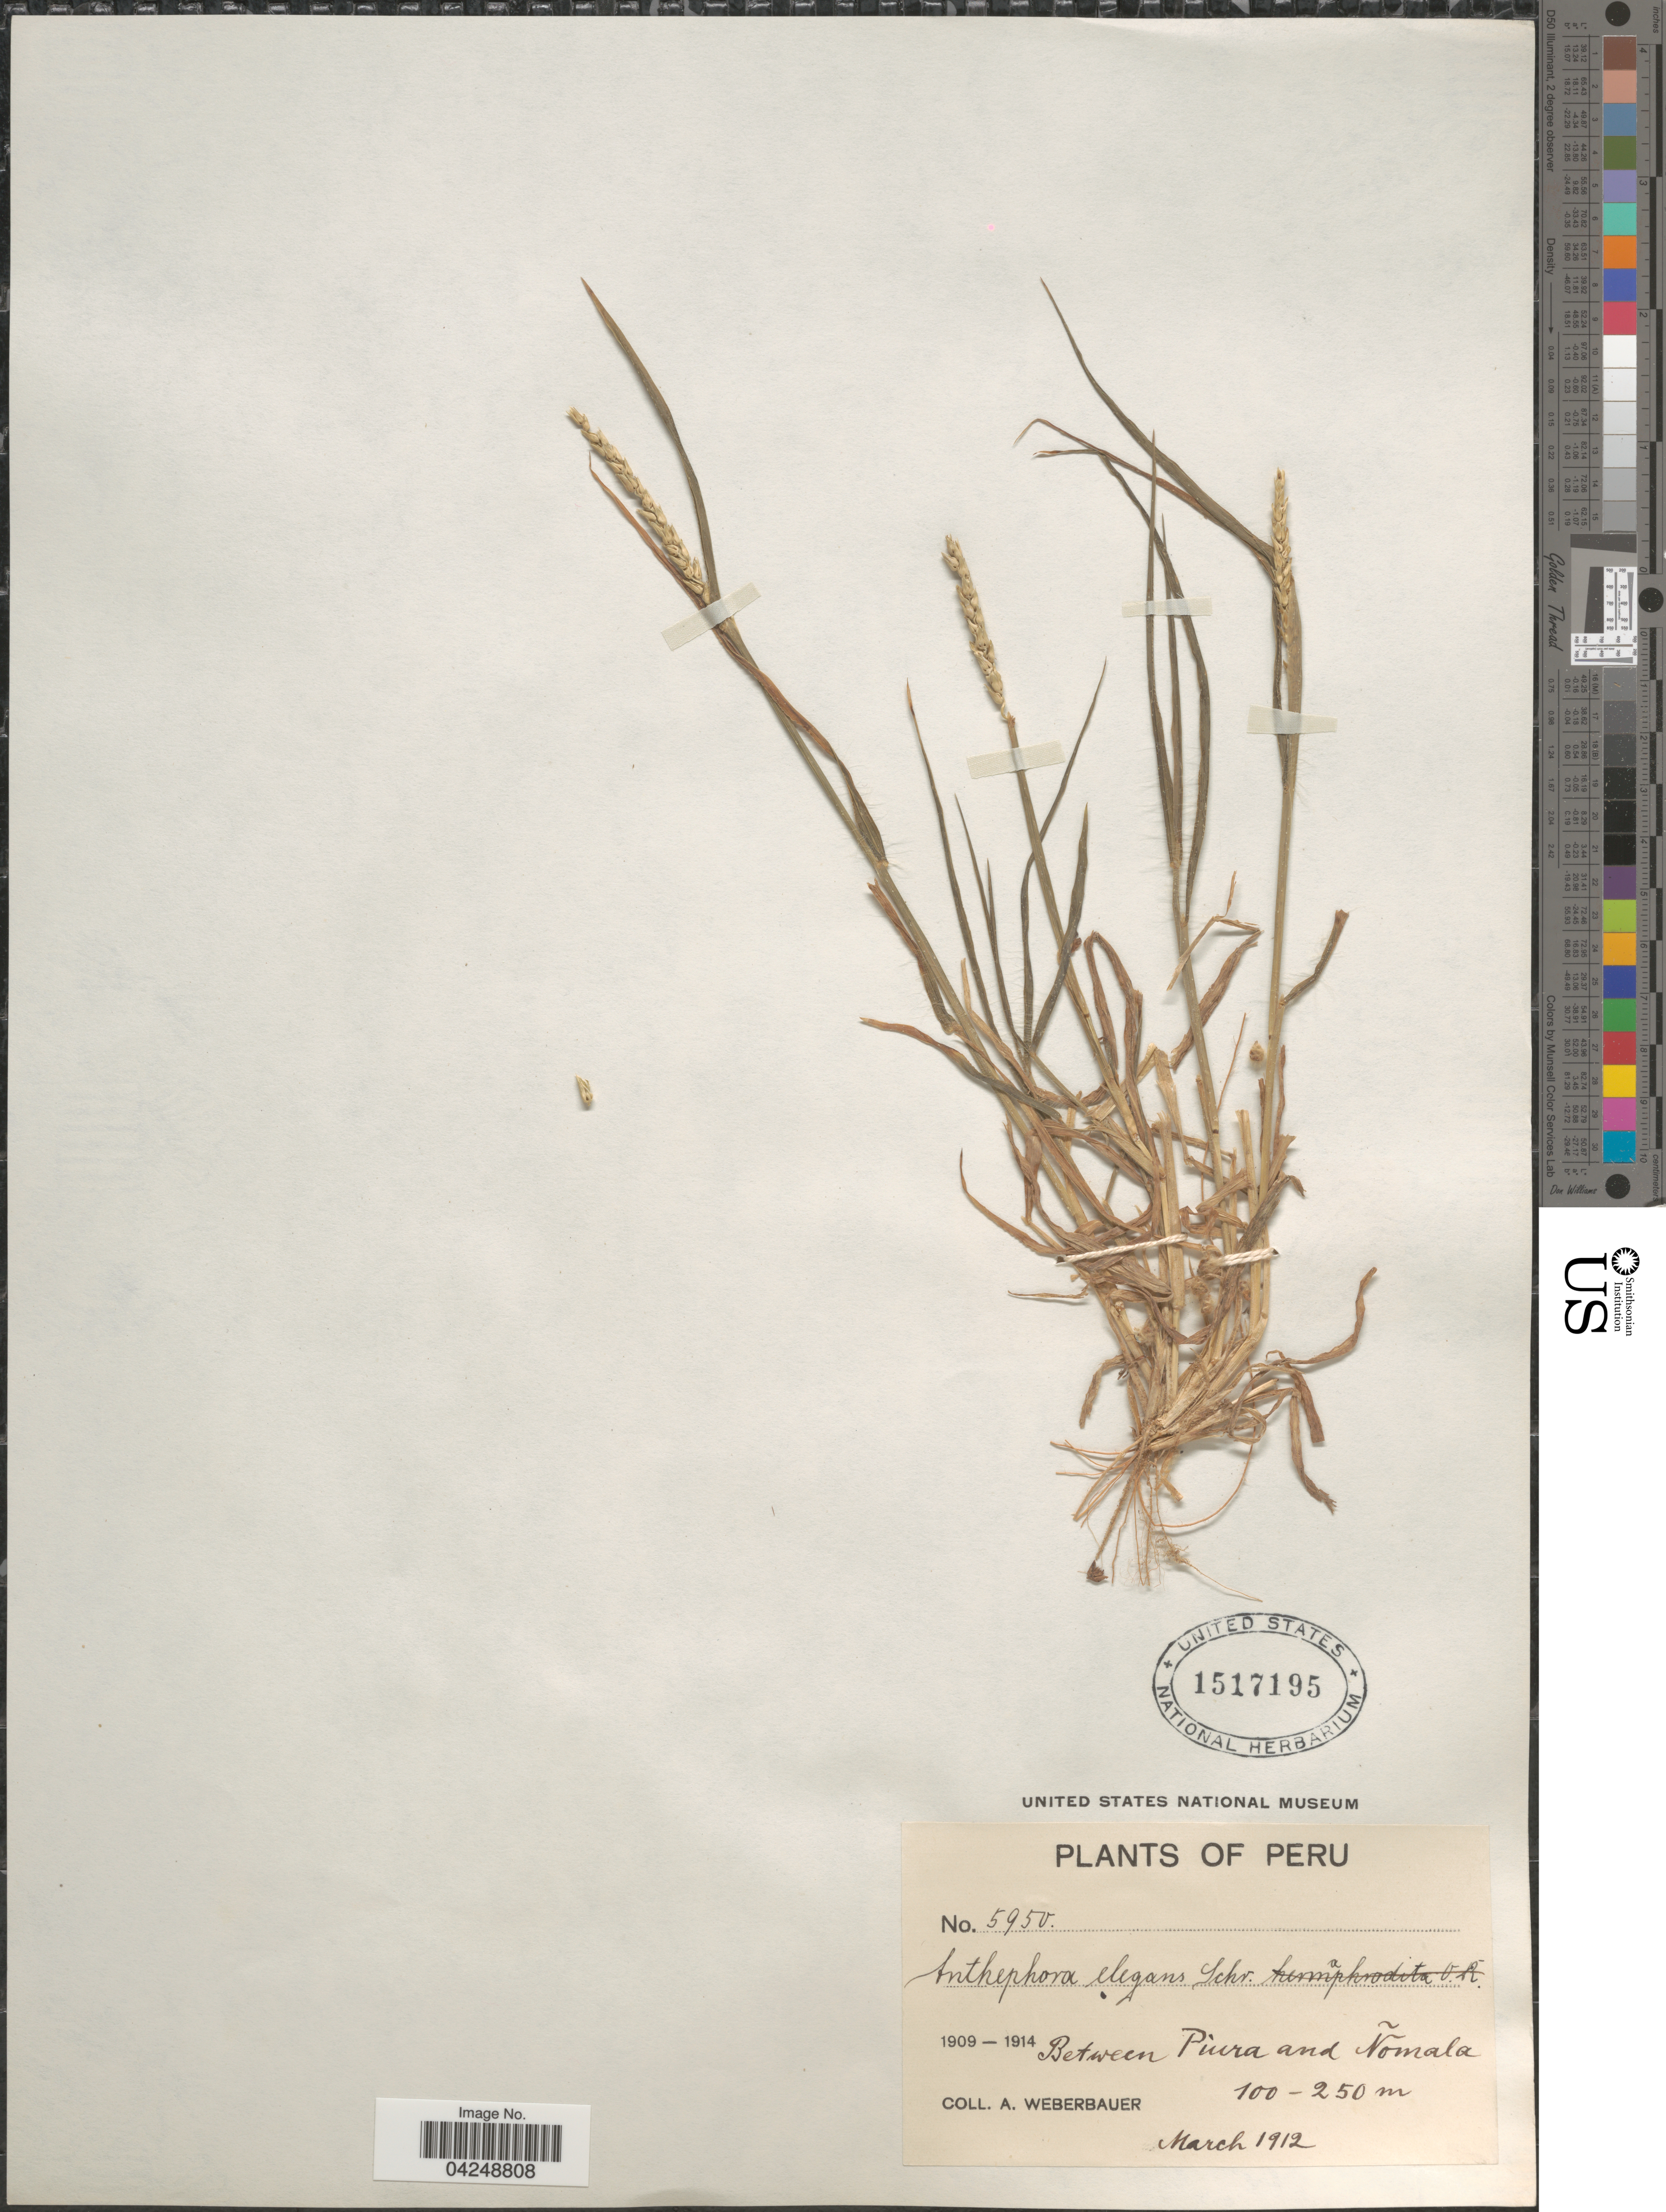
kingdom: Plantae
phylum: Tracheophyta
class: Liliopsida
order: Poales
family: Poaceae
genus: Anthephora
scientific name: Anthephora hermaphrodita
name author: (L.) Kuntze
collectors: A. Weberbauer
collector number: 5950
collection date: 1912-03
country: Peru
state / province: Piura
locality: Between Piura and Ñomala.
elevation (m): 100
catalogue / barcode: US 1517195